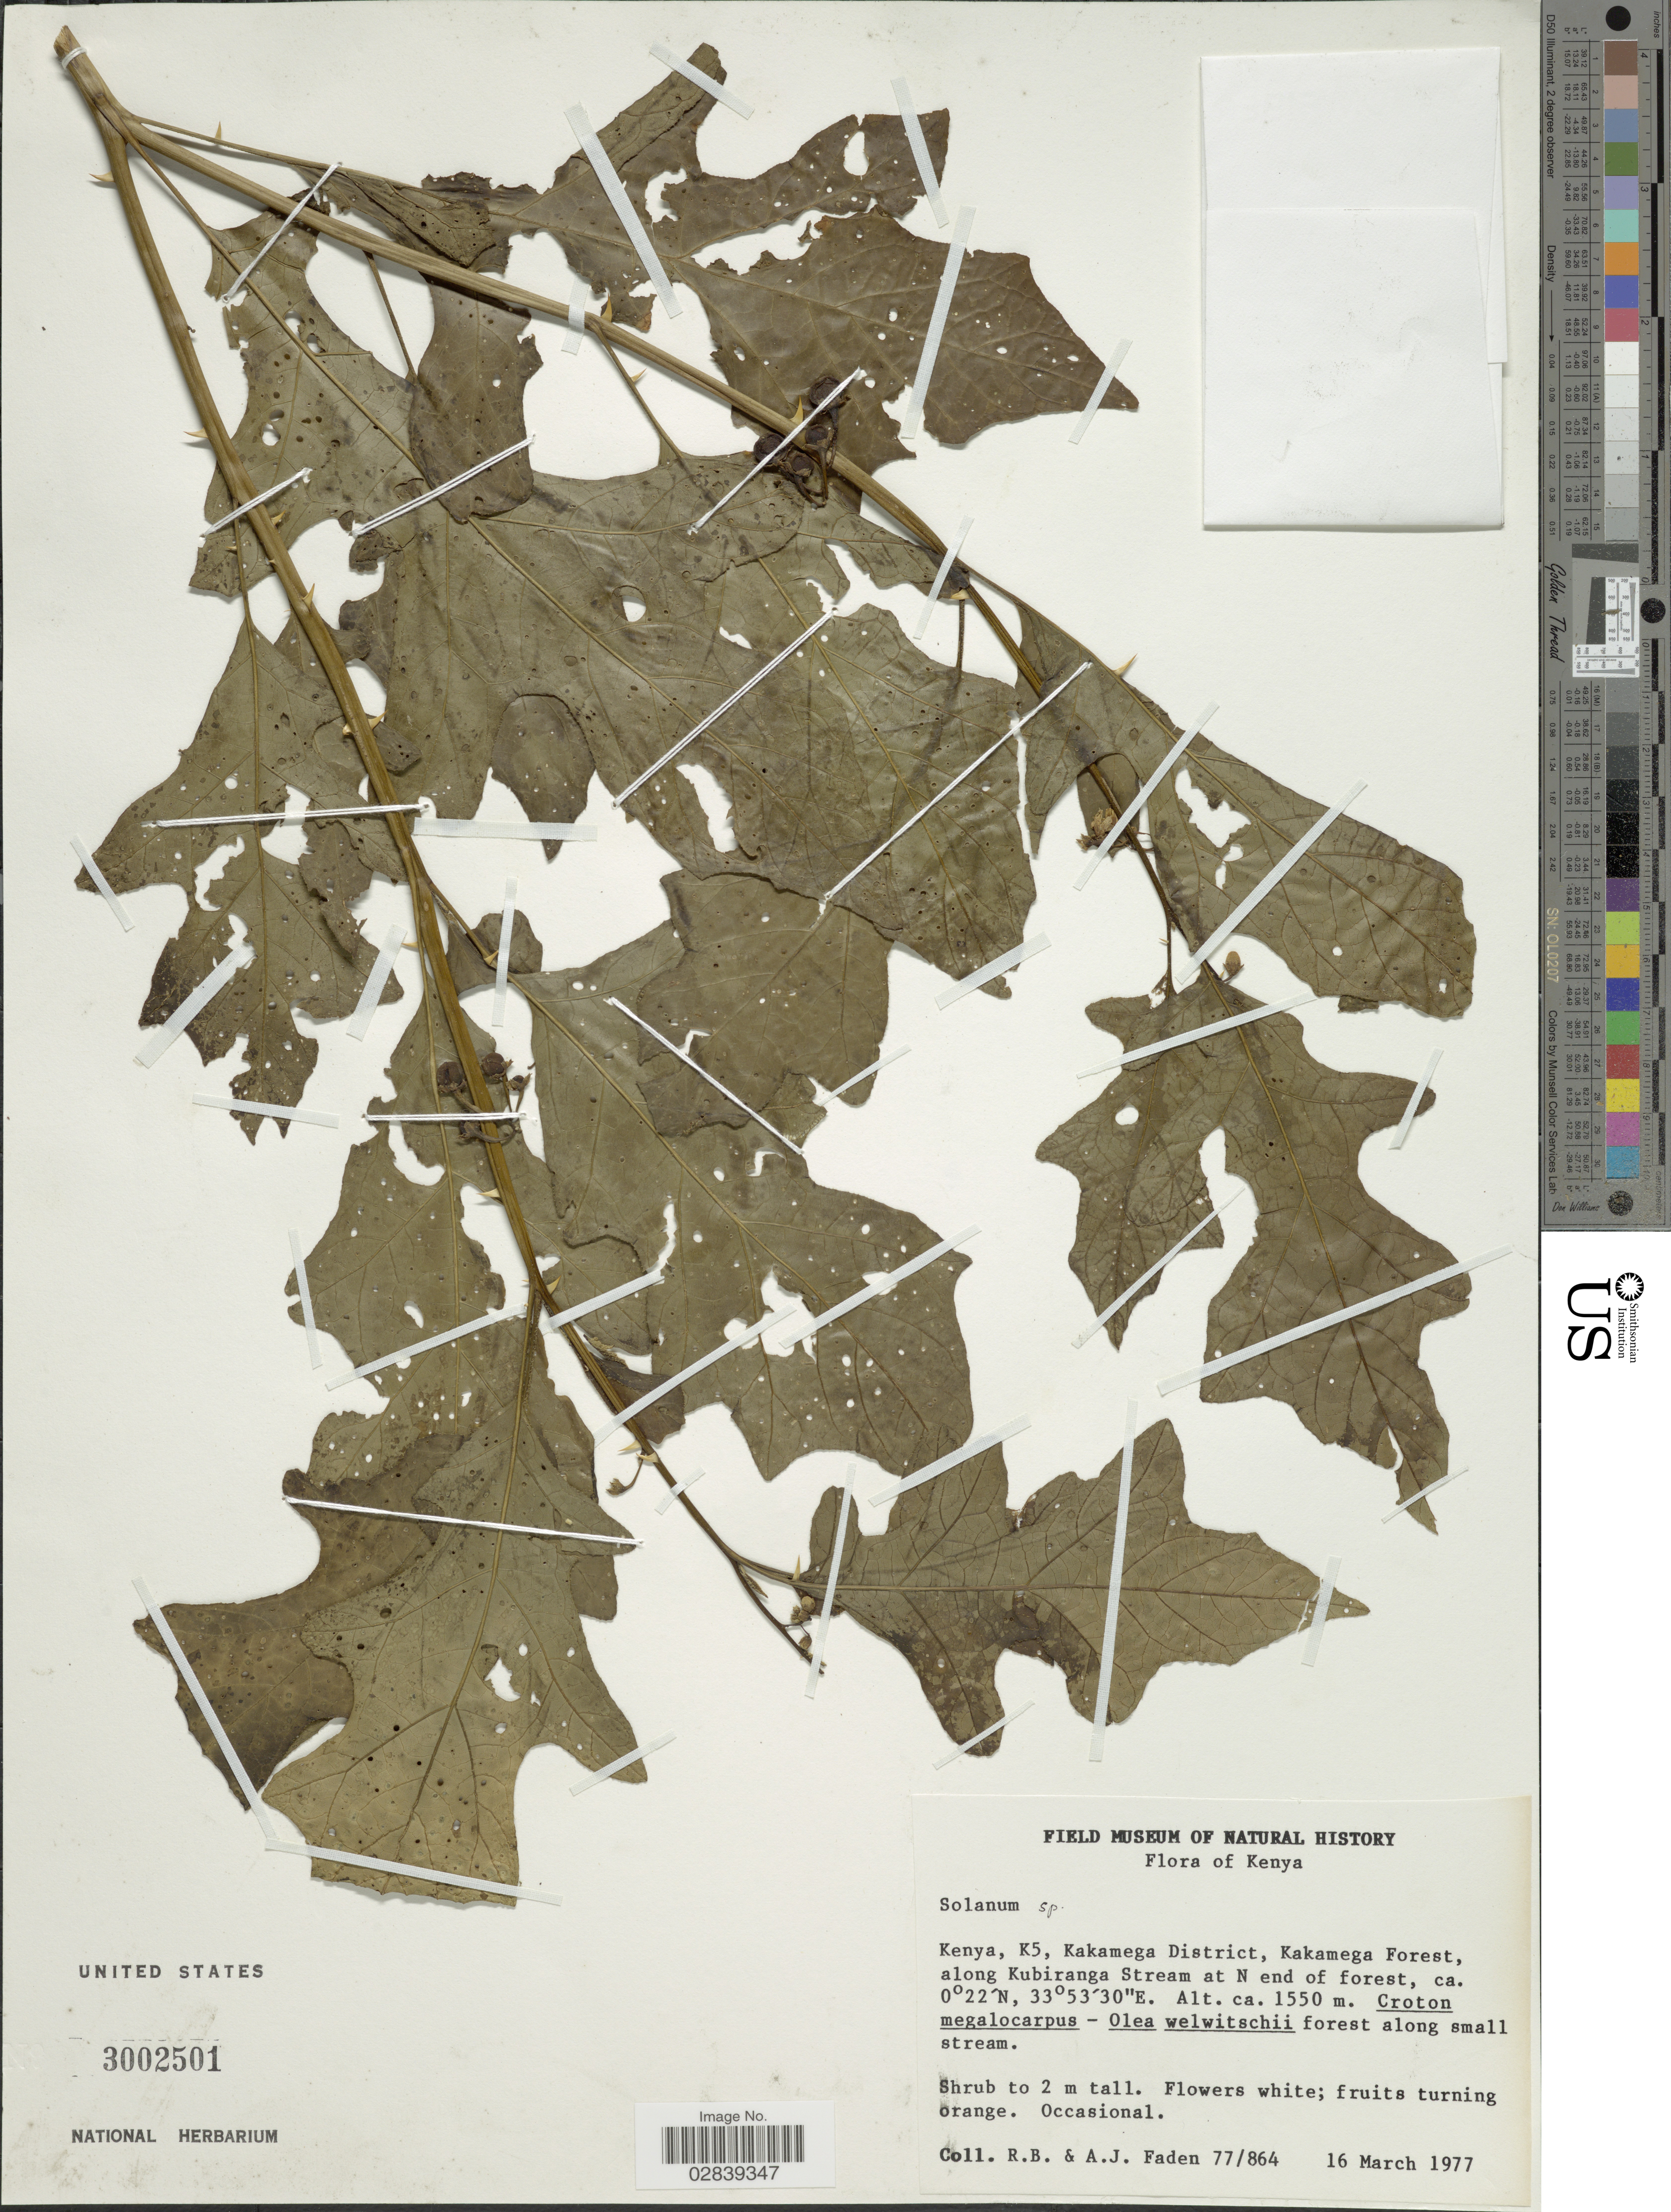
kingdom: Plantae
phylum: Tracheophyta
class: Magnoliopsida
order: Solanales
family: Solanaceae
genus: Solanum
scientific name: Solanum sp.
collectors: R. B. Faden & A. J. Faden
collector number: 77/864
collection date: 1977-03-16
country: Kenya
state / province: Kakamega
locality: K5, Kakamega District, Kakamega Forest, along Kubiranga Stream at N end of forest.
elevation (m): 1550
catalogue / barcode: US 3002501